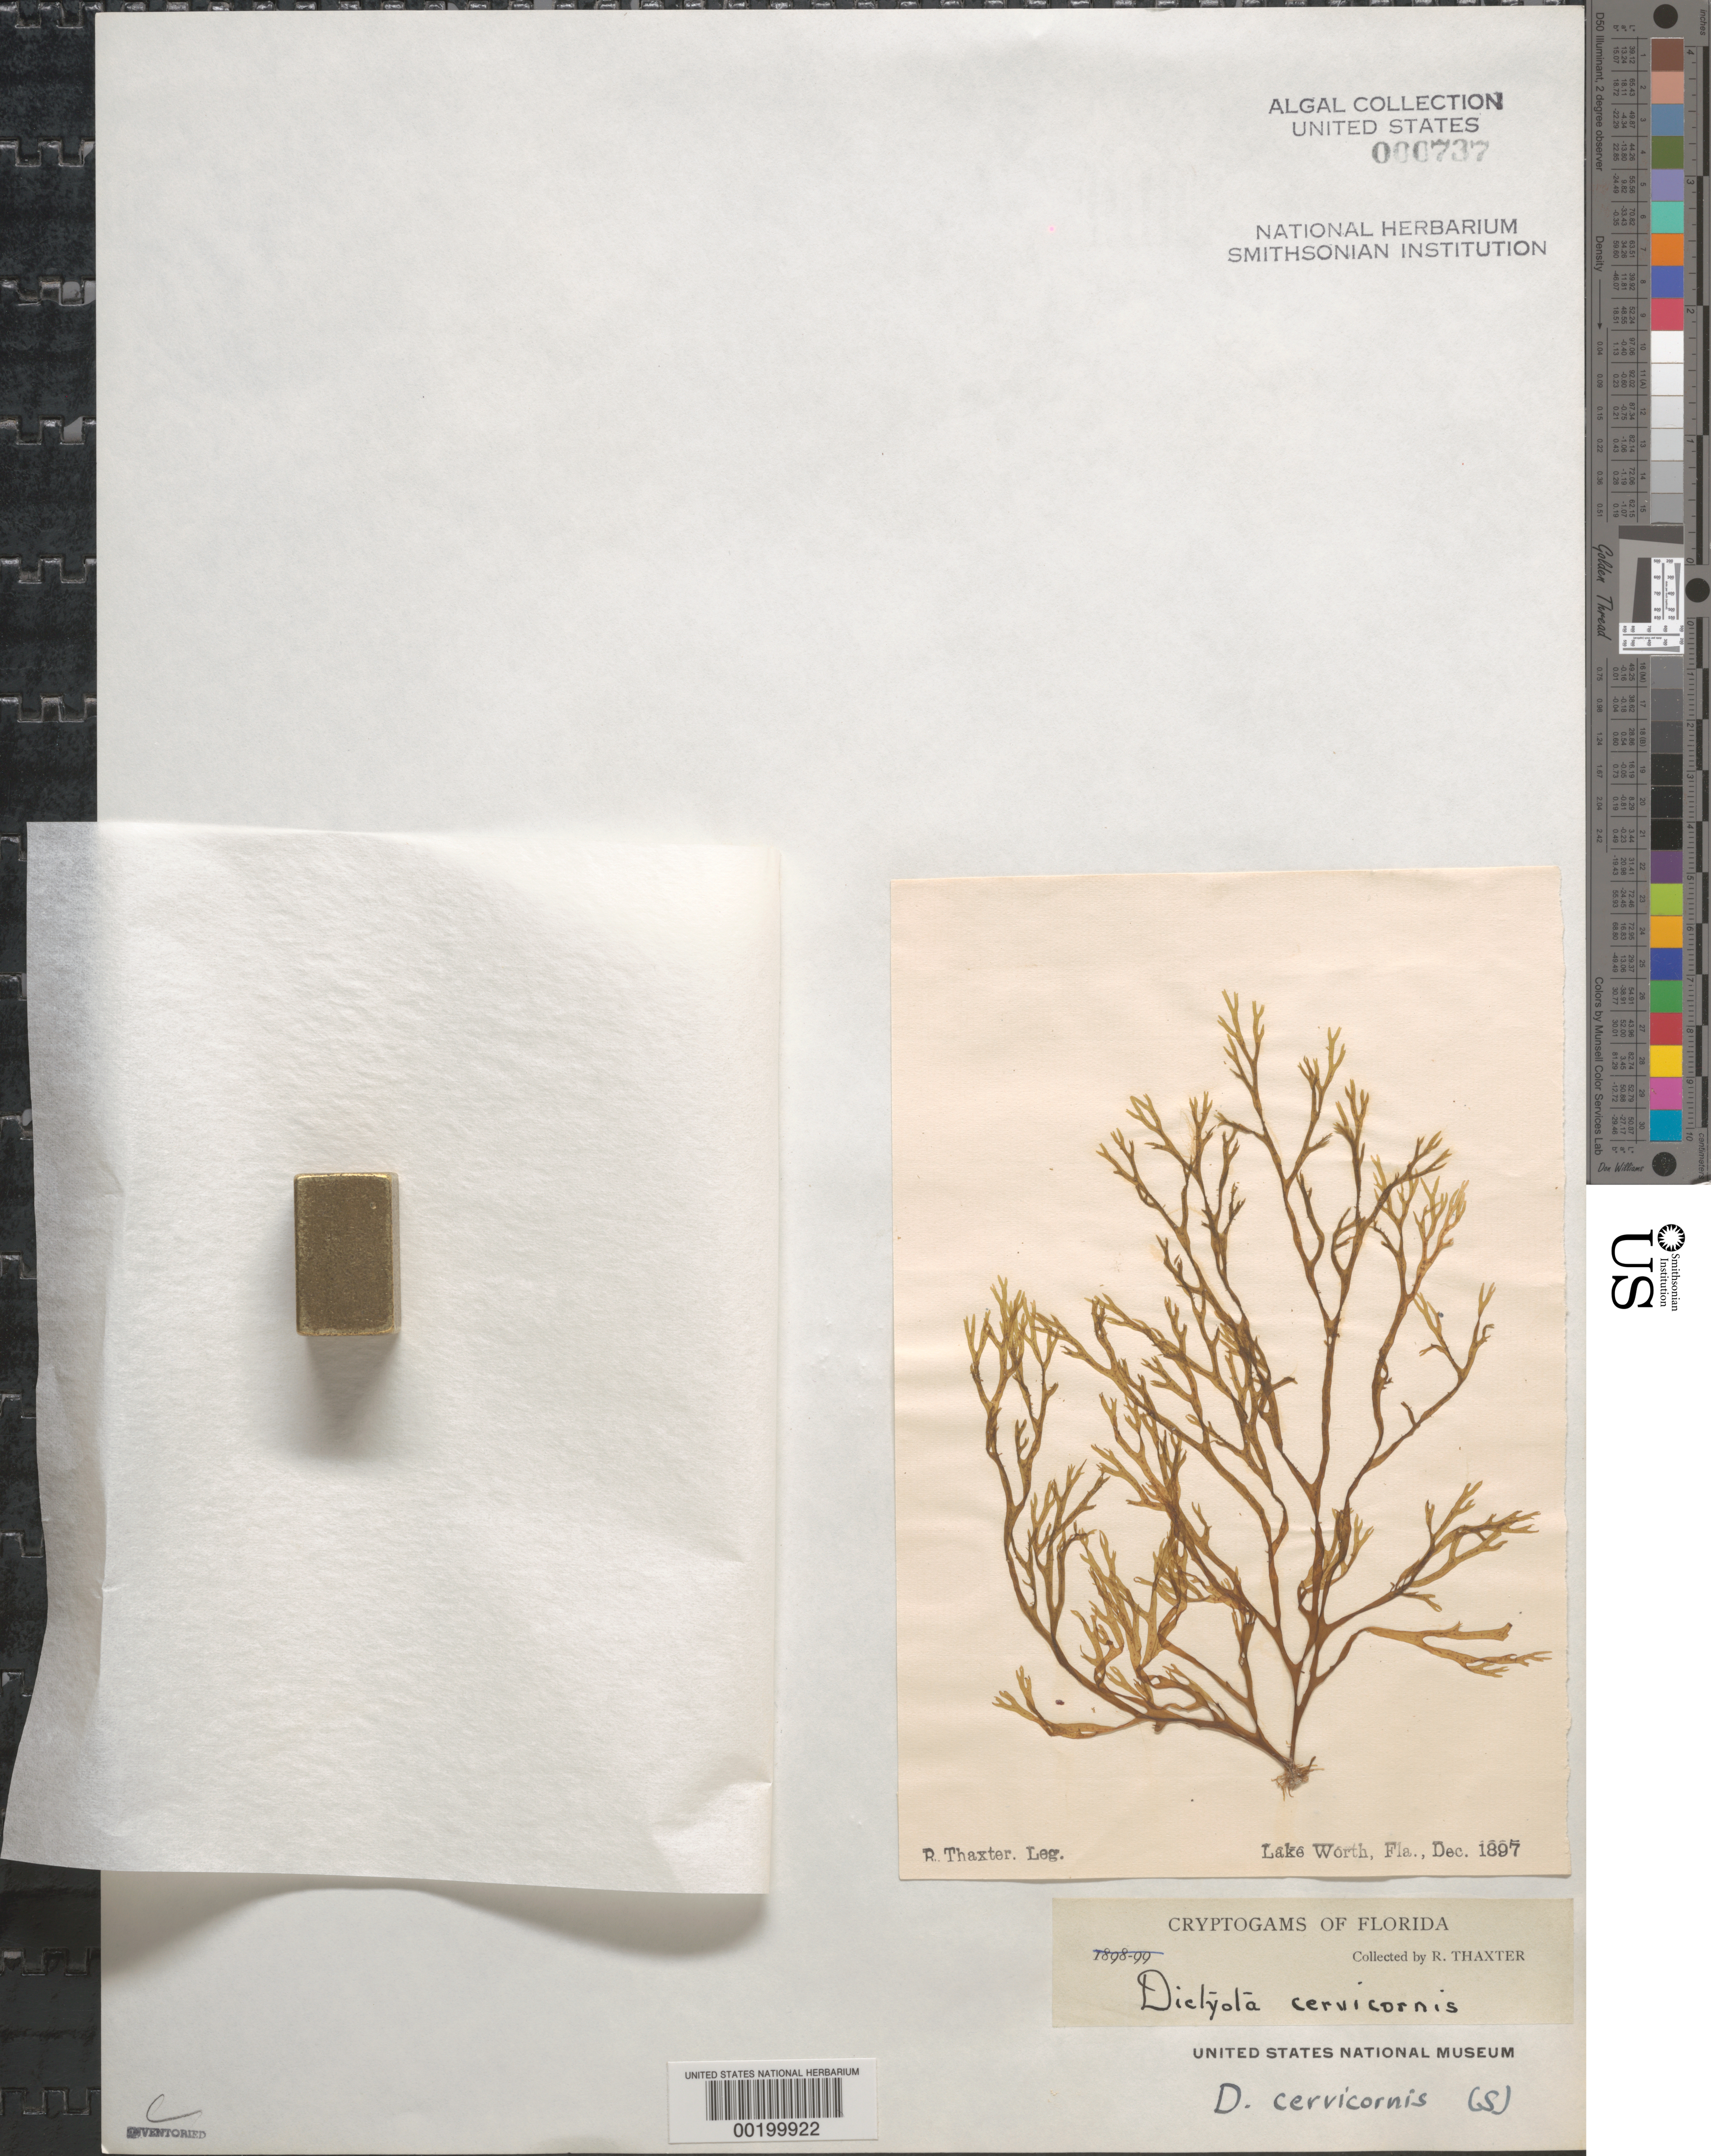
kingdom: Chromista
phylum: Ochrophyta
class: Phaeophyceae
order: Dictyotales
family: Dictyotaceae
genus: Dictyota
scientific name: Dictyota cervicornis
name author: Kütz.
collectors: R. Thaxter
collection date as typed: Dec 1897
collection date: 1897-12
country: United States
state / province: Florida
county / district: Palm Beach County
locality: Lake Worth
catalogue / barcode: US 737